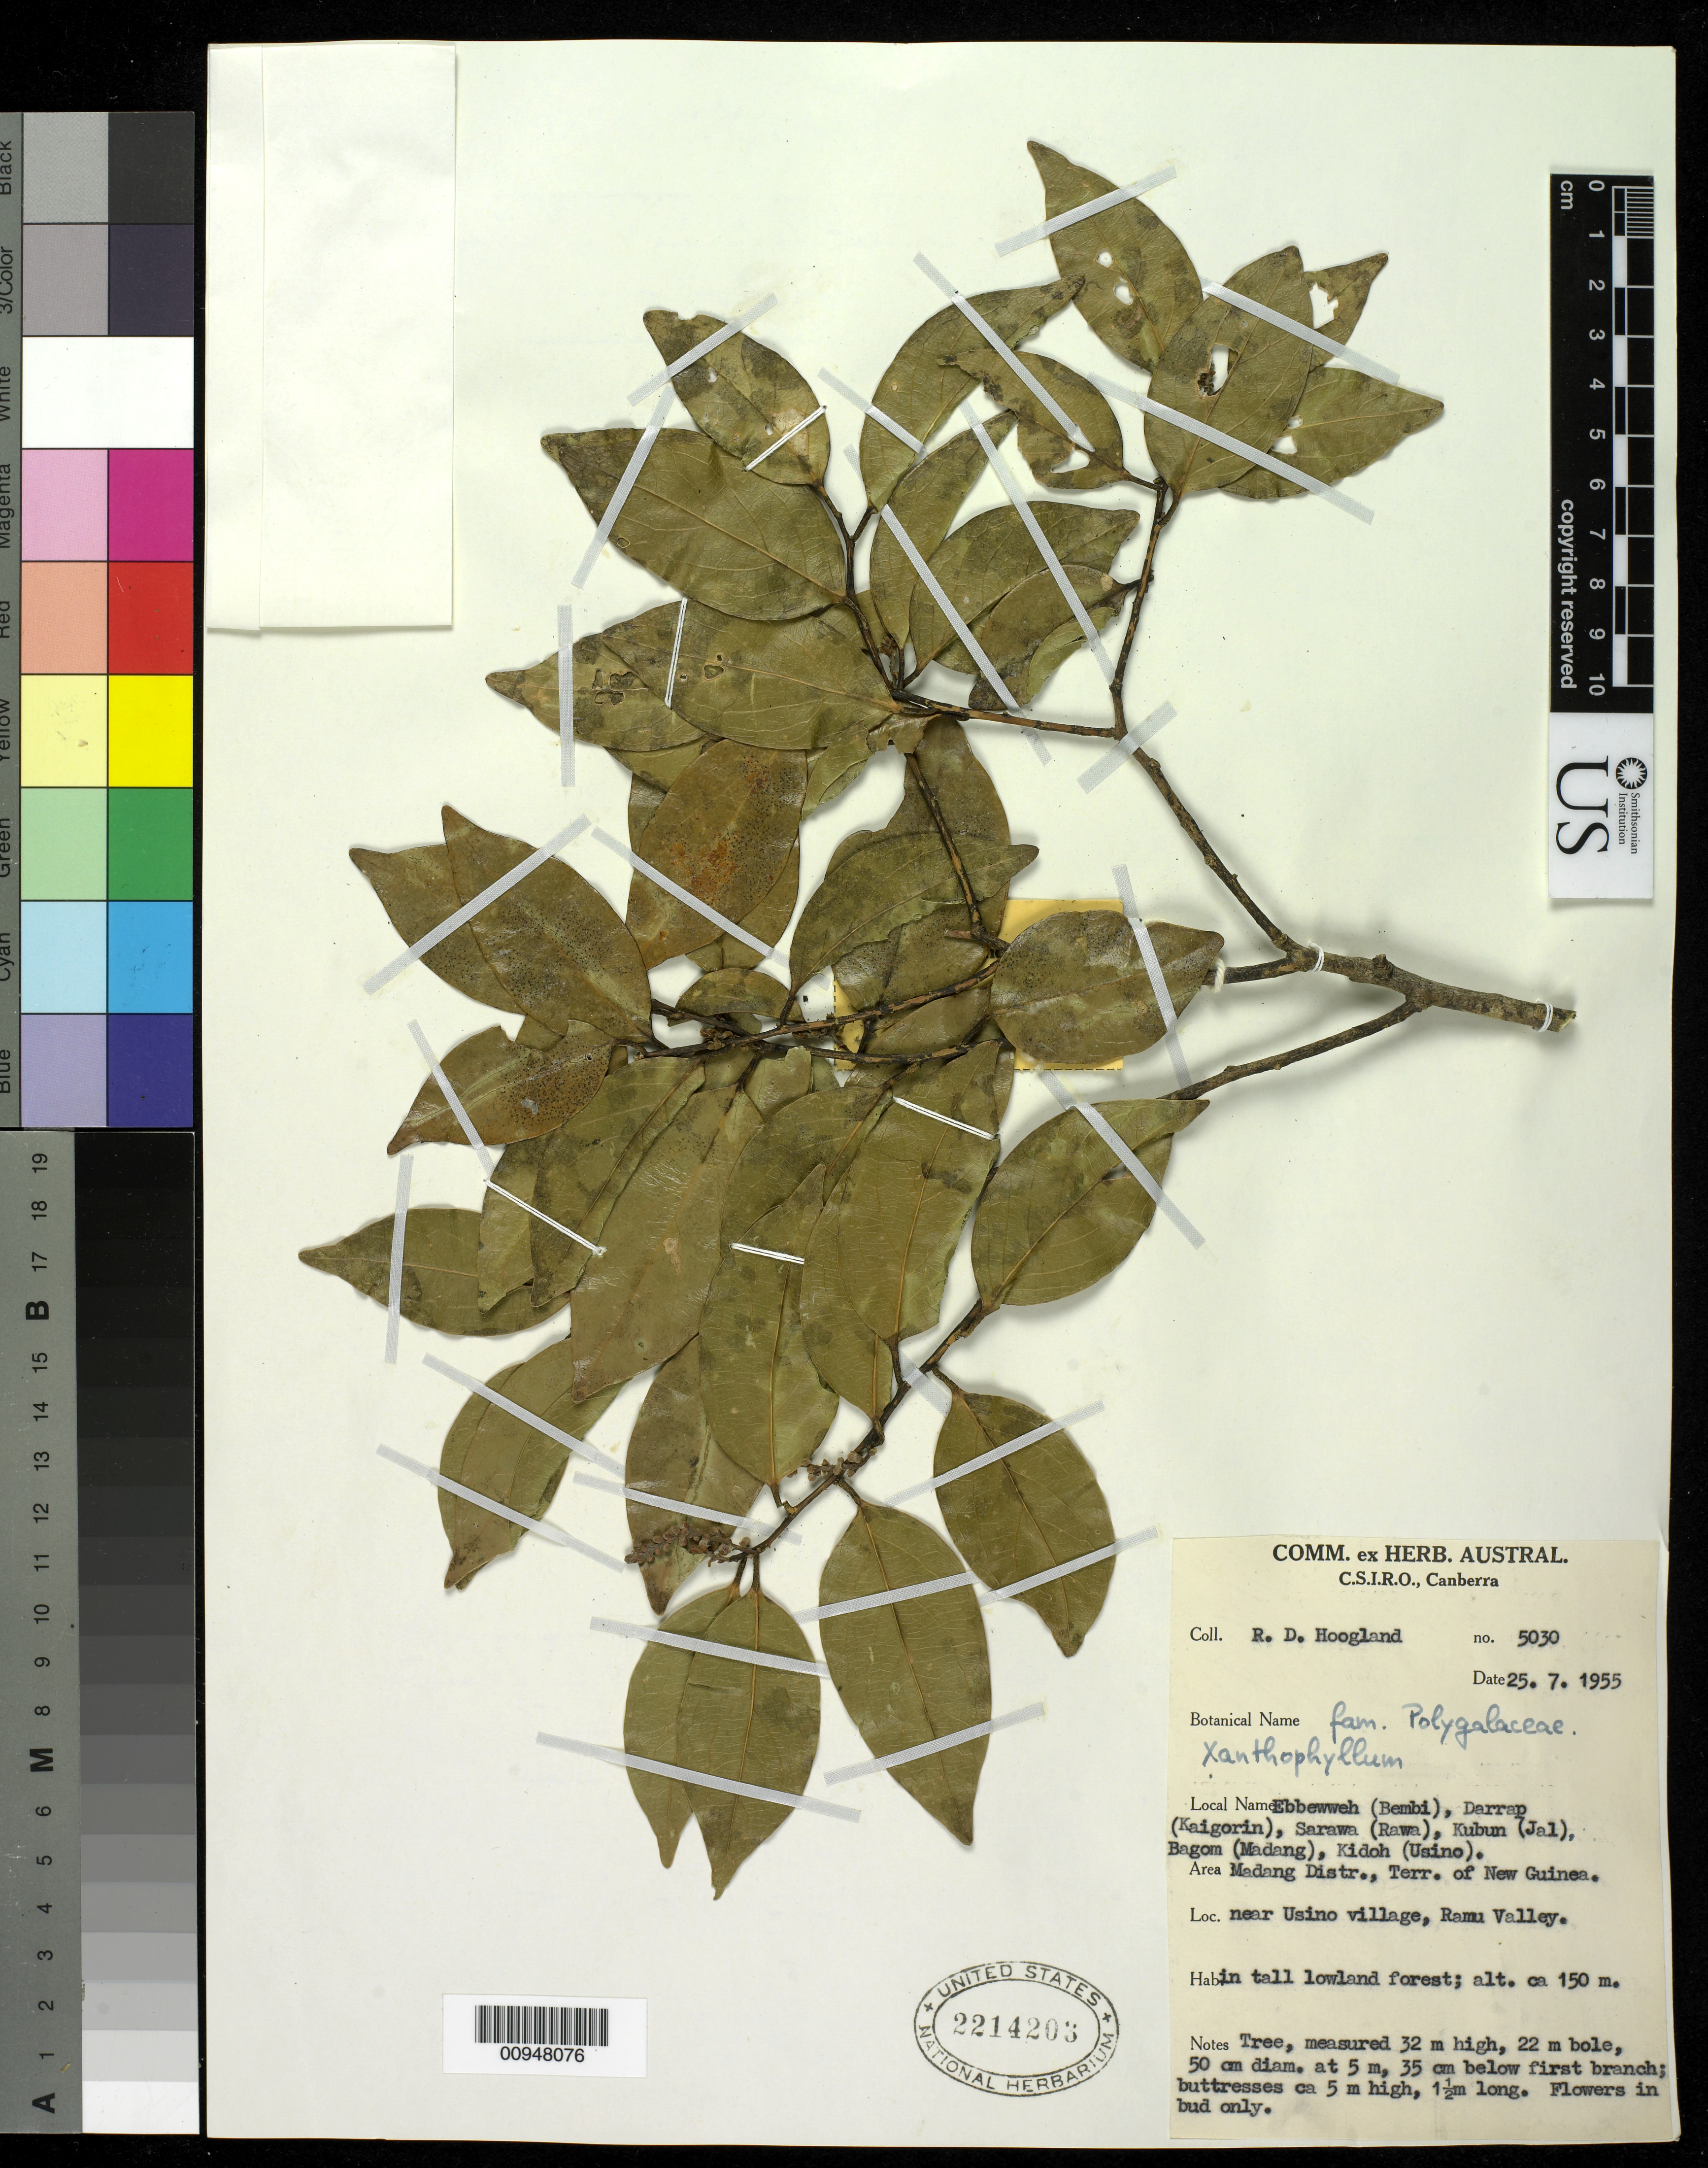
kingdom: Plantae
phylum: Tracheophyta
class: Magnoliopsida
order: Sapindales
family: Sapindaceae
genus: Xerospermum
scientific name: Xerospermum sp.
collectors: R. D. Hoogland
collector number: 5030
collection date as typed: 25 Jul 1955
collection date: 1955-07-25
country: Papua New Guinea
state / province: Madang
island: New Guinea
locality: Near Usino village, Ramu Valley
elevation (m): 150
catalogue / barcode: US 2214203